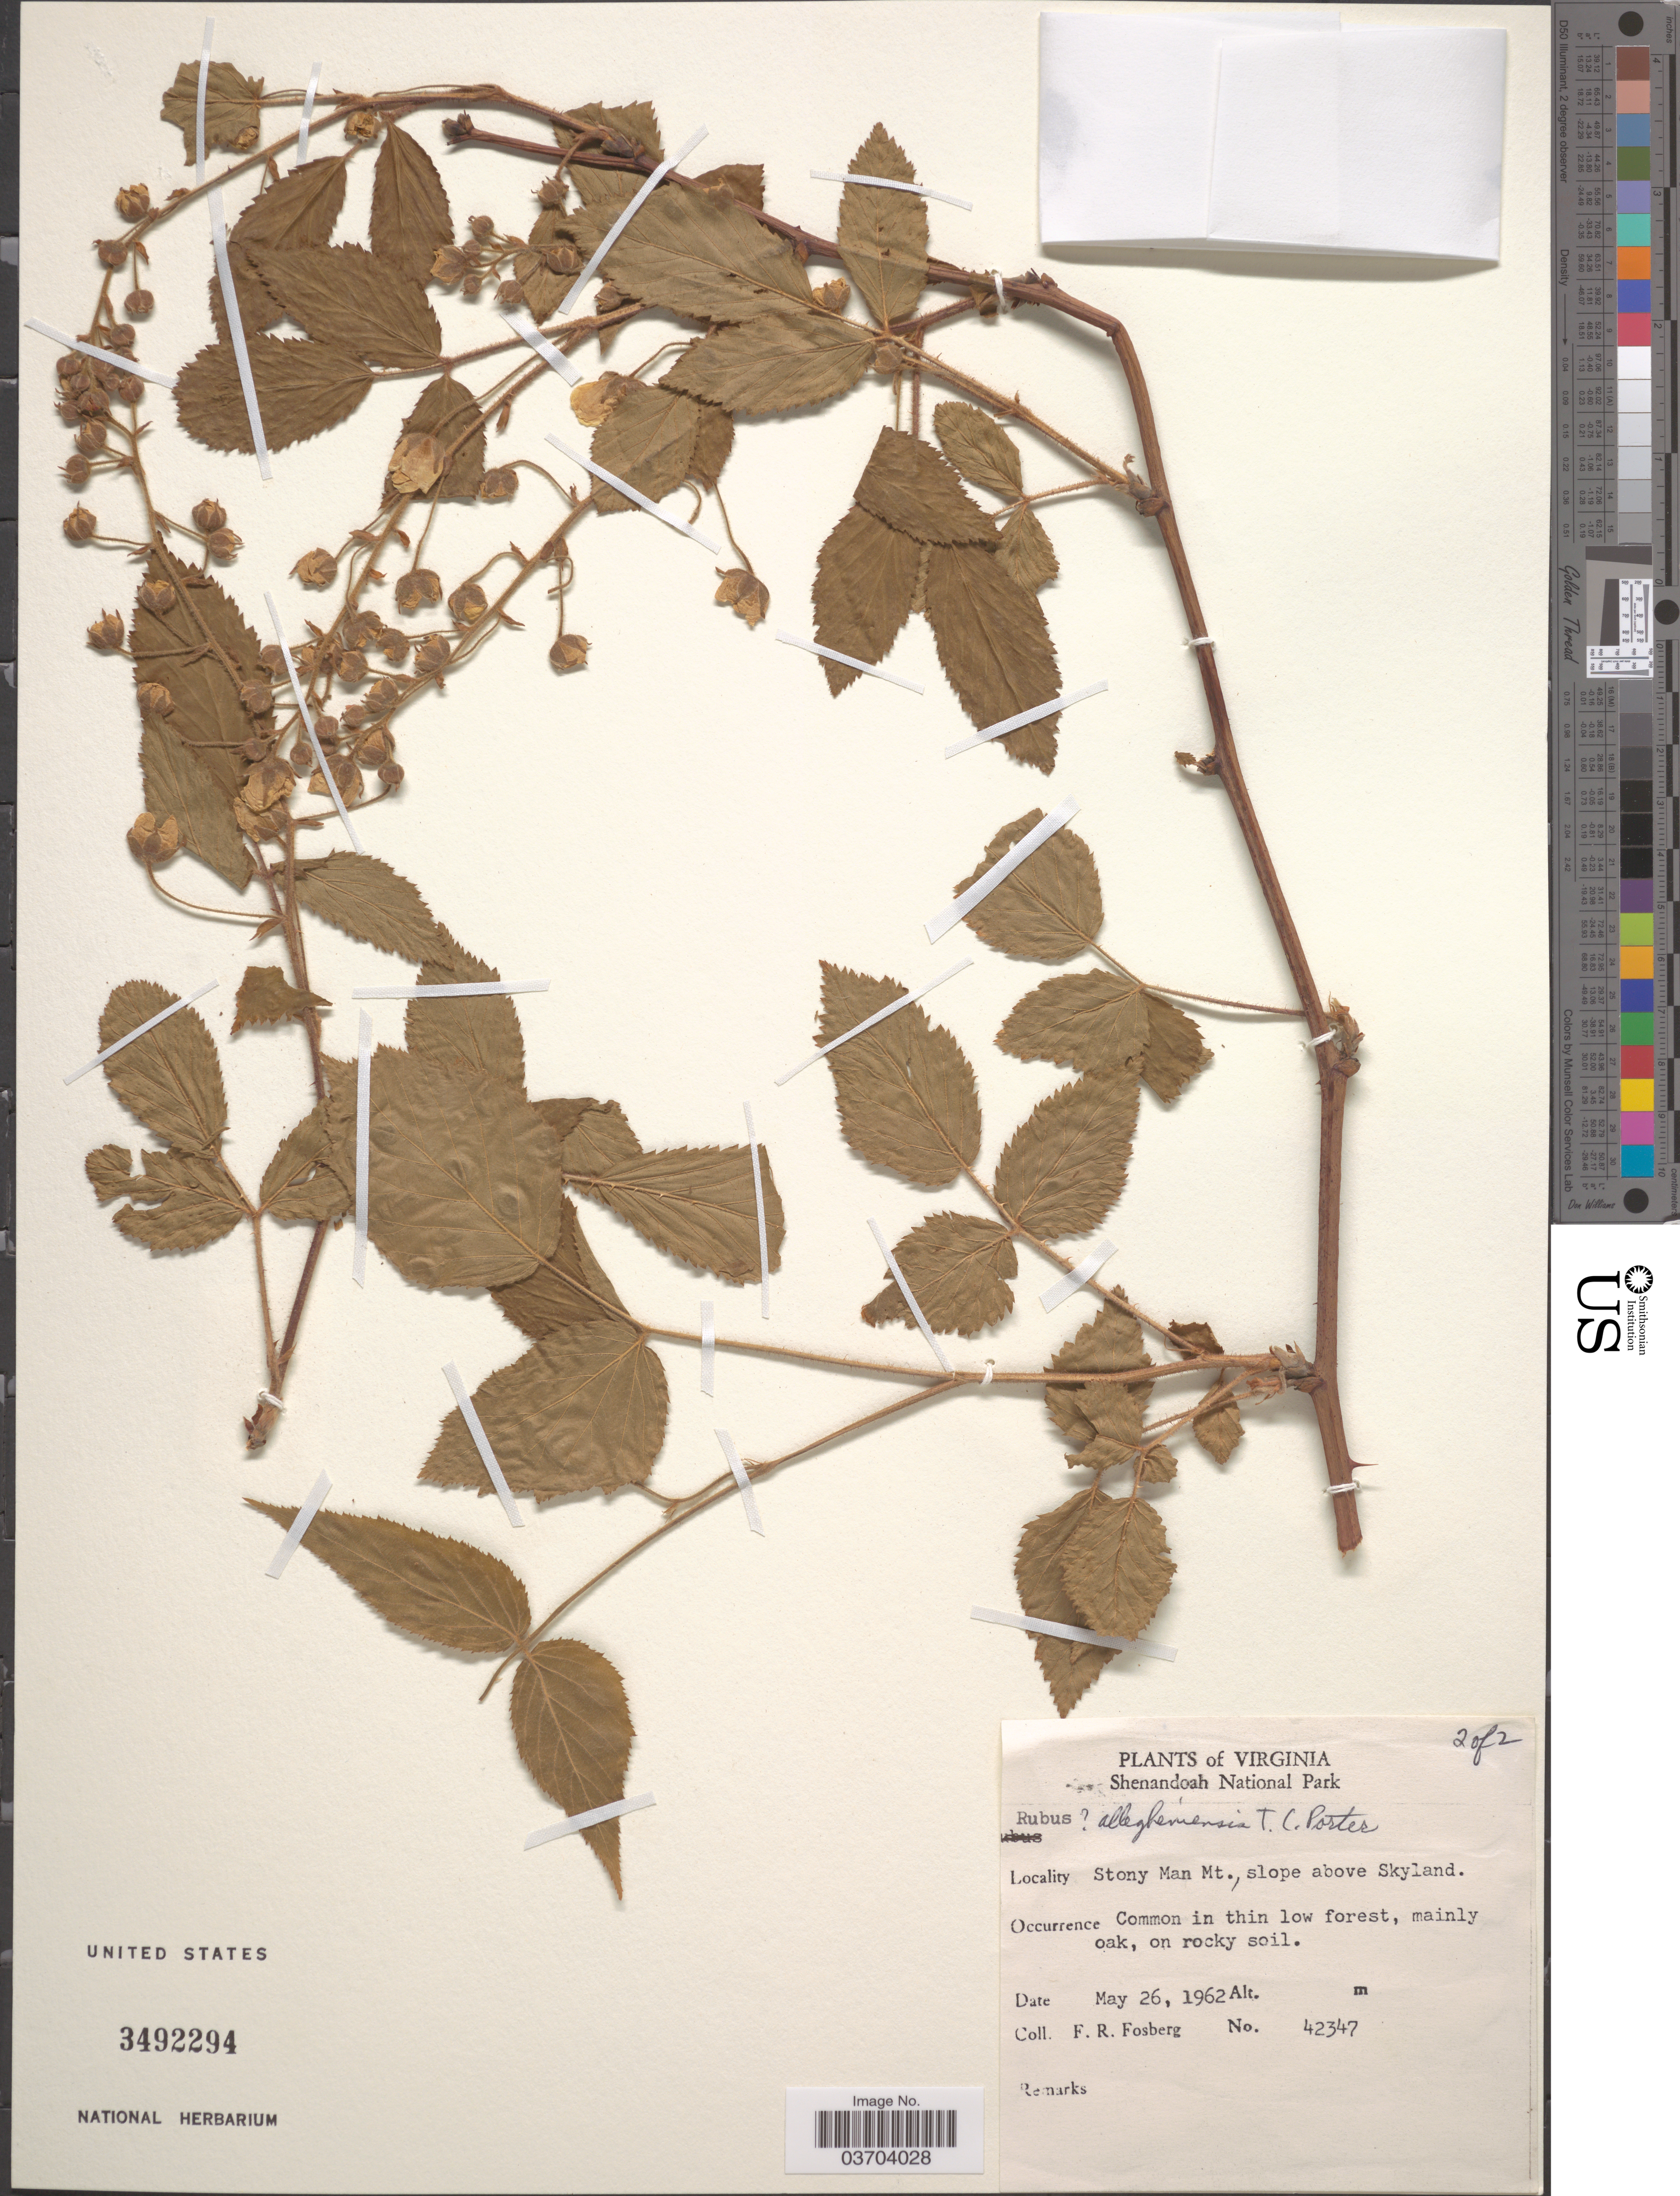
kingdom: Plantae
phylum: Tracheophyta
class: Magnoliopsida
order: Rosales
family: Rosaceae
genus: Rubus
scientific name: Rubus allegheniensis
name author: Porter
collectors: F. R. Fosberg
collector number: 42347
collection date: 1962-05-26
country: United States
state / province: Virginia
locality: Shenandoah National Park. Stony Man Mt., slope above Skyland.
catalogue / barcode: US 3492294